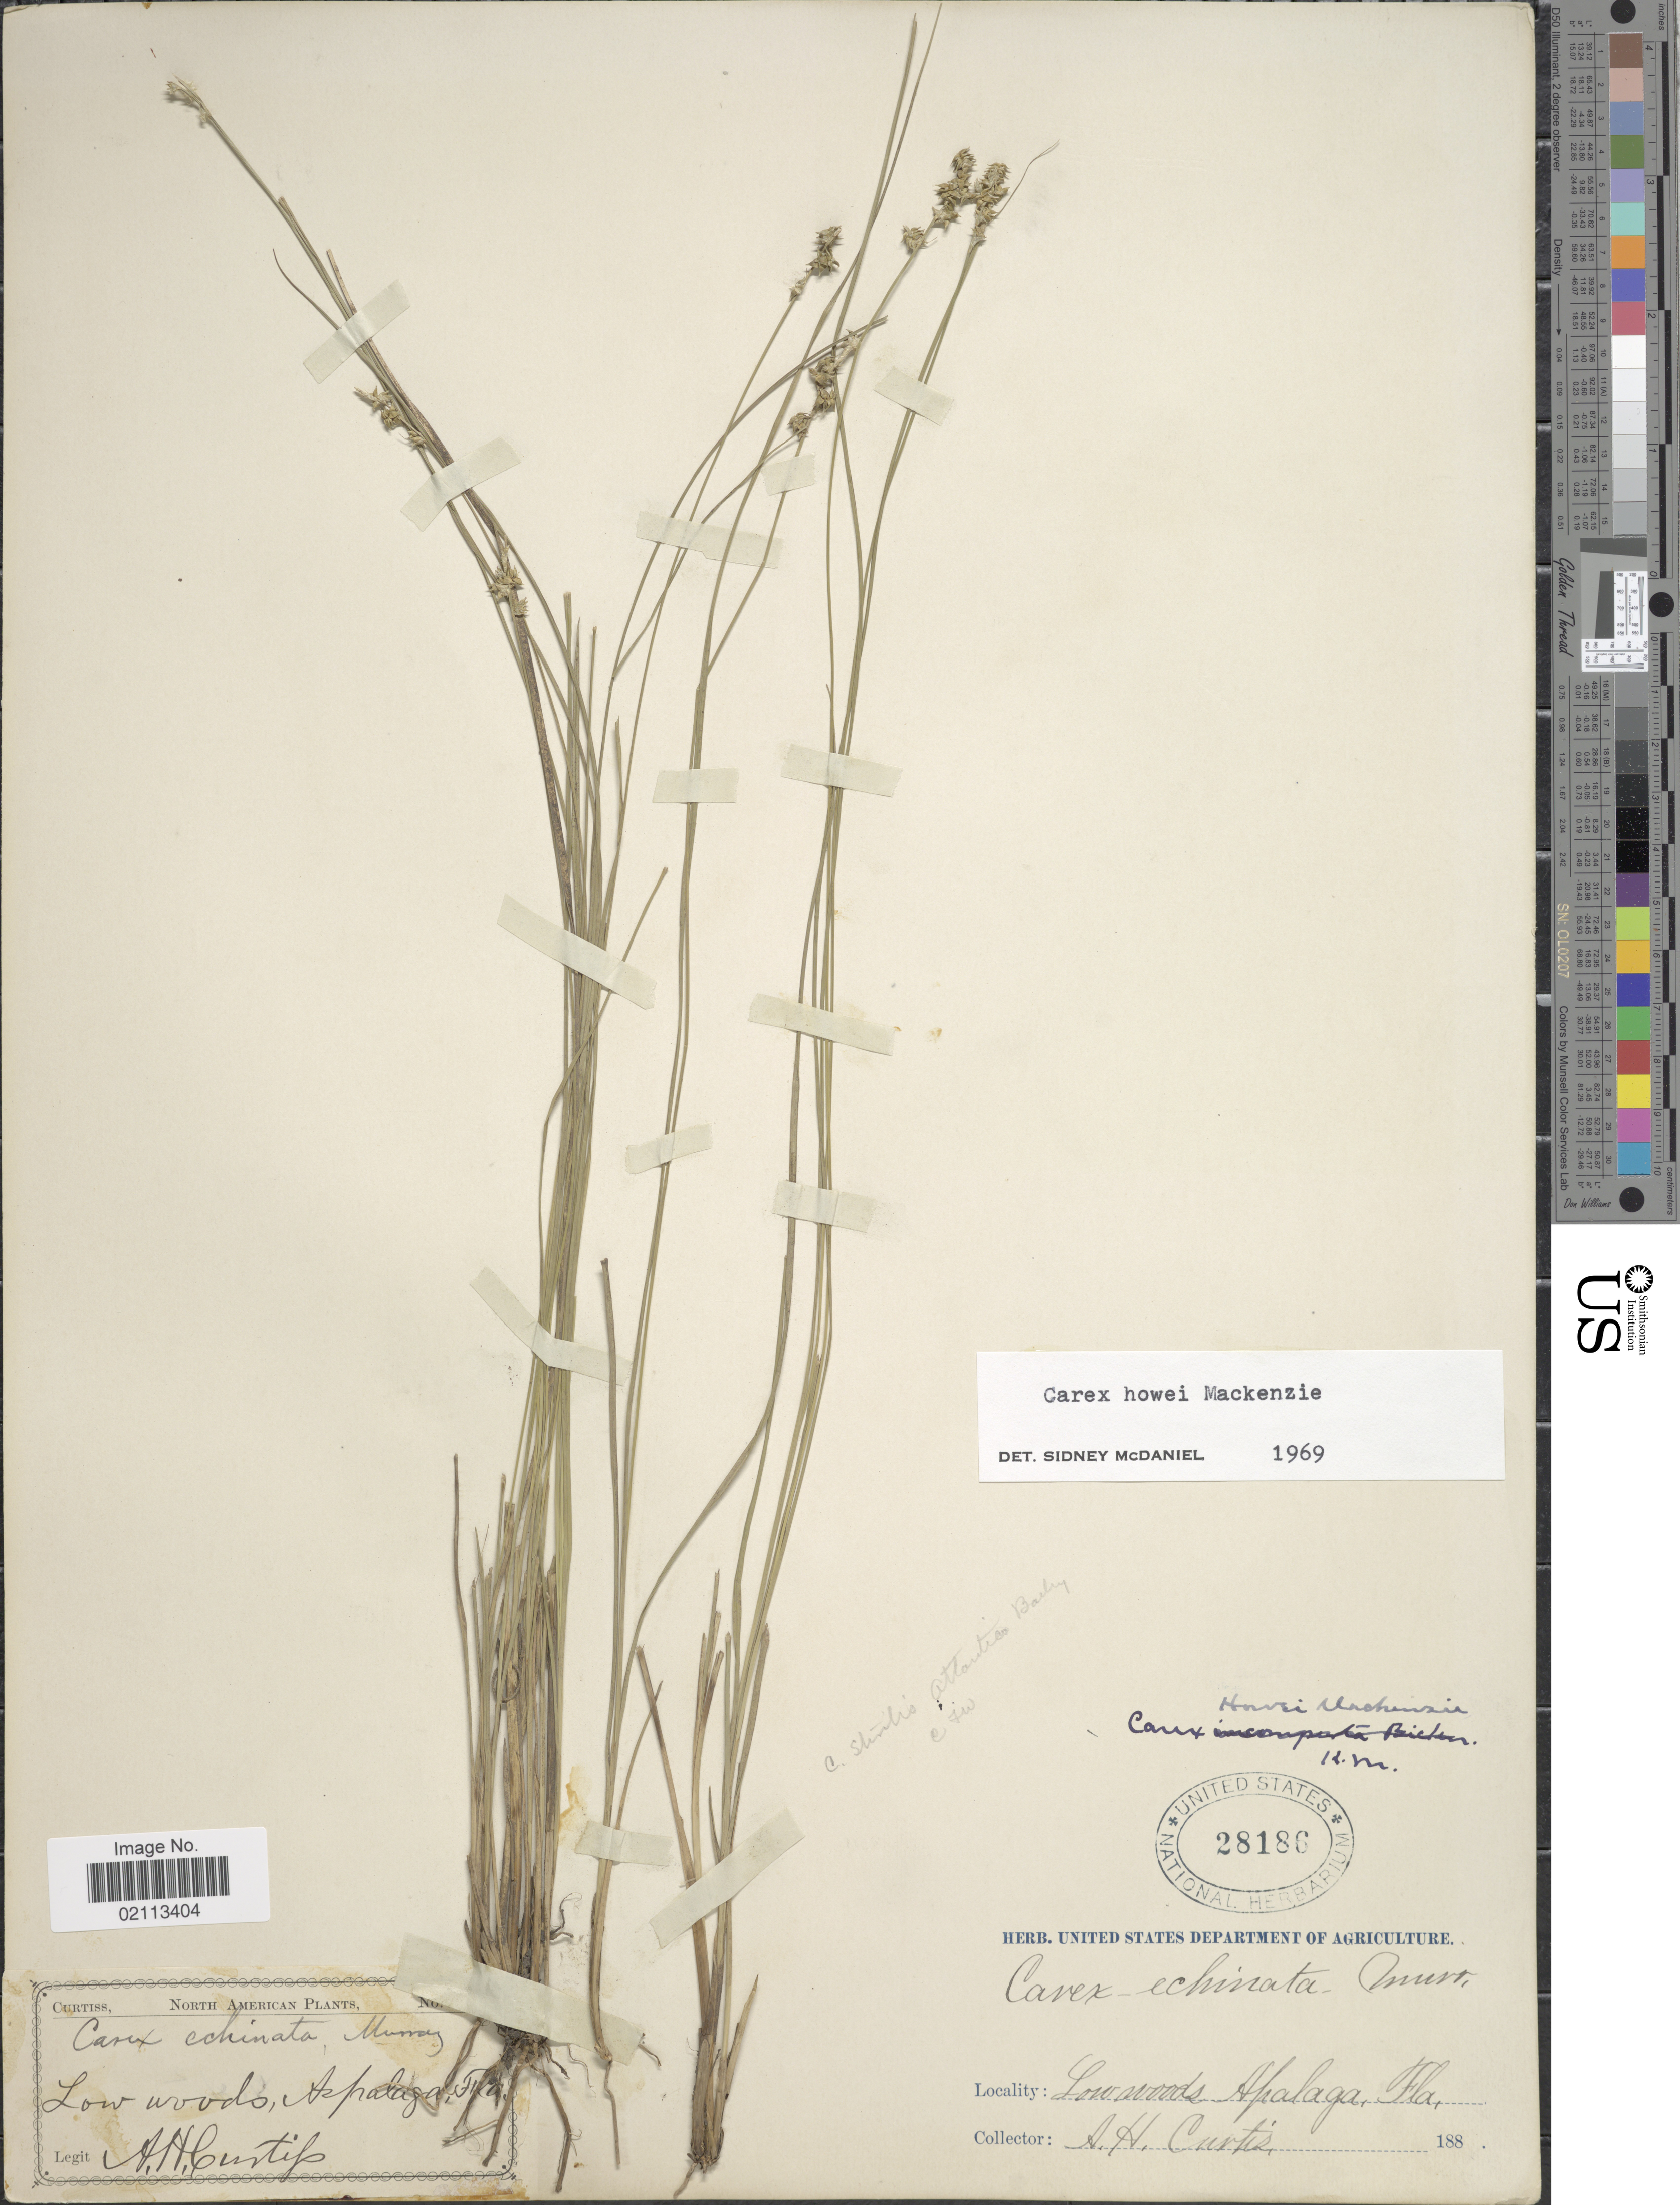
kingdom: Plantae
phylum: Tracheophyta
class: Liliopsida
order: Poales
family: Cyperaceae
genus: Carex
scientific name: Carex howei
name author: Mack.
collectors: A. Curtis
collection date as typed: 188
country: United States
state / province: Florida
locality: Low woods, Apalaga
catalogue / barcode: US 28186